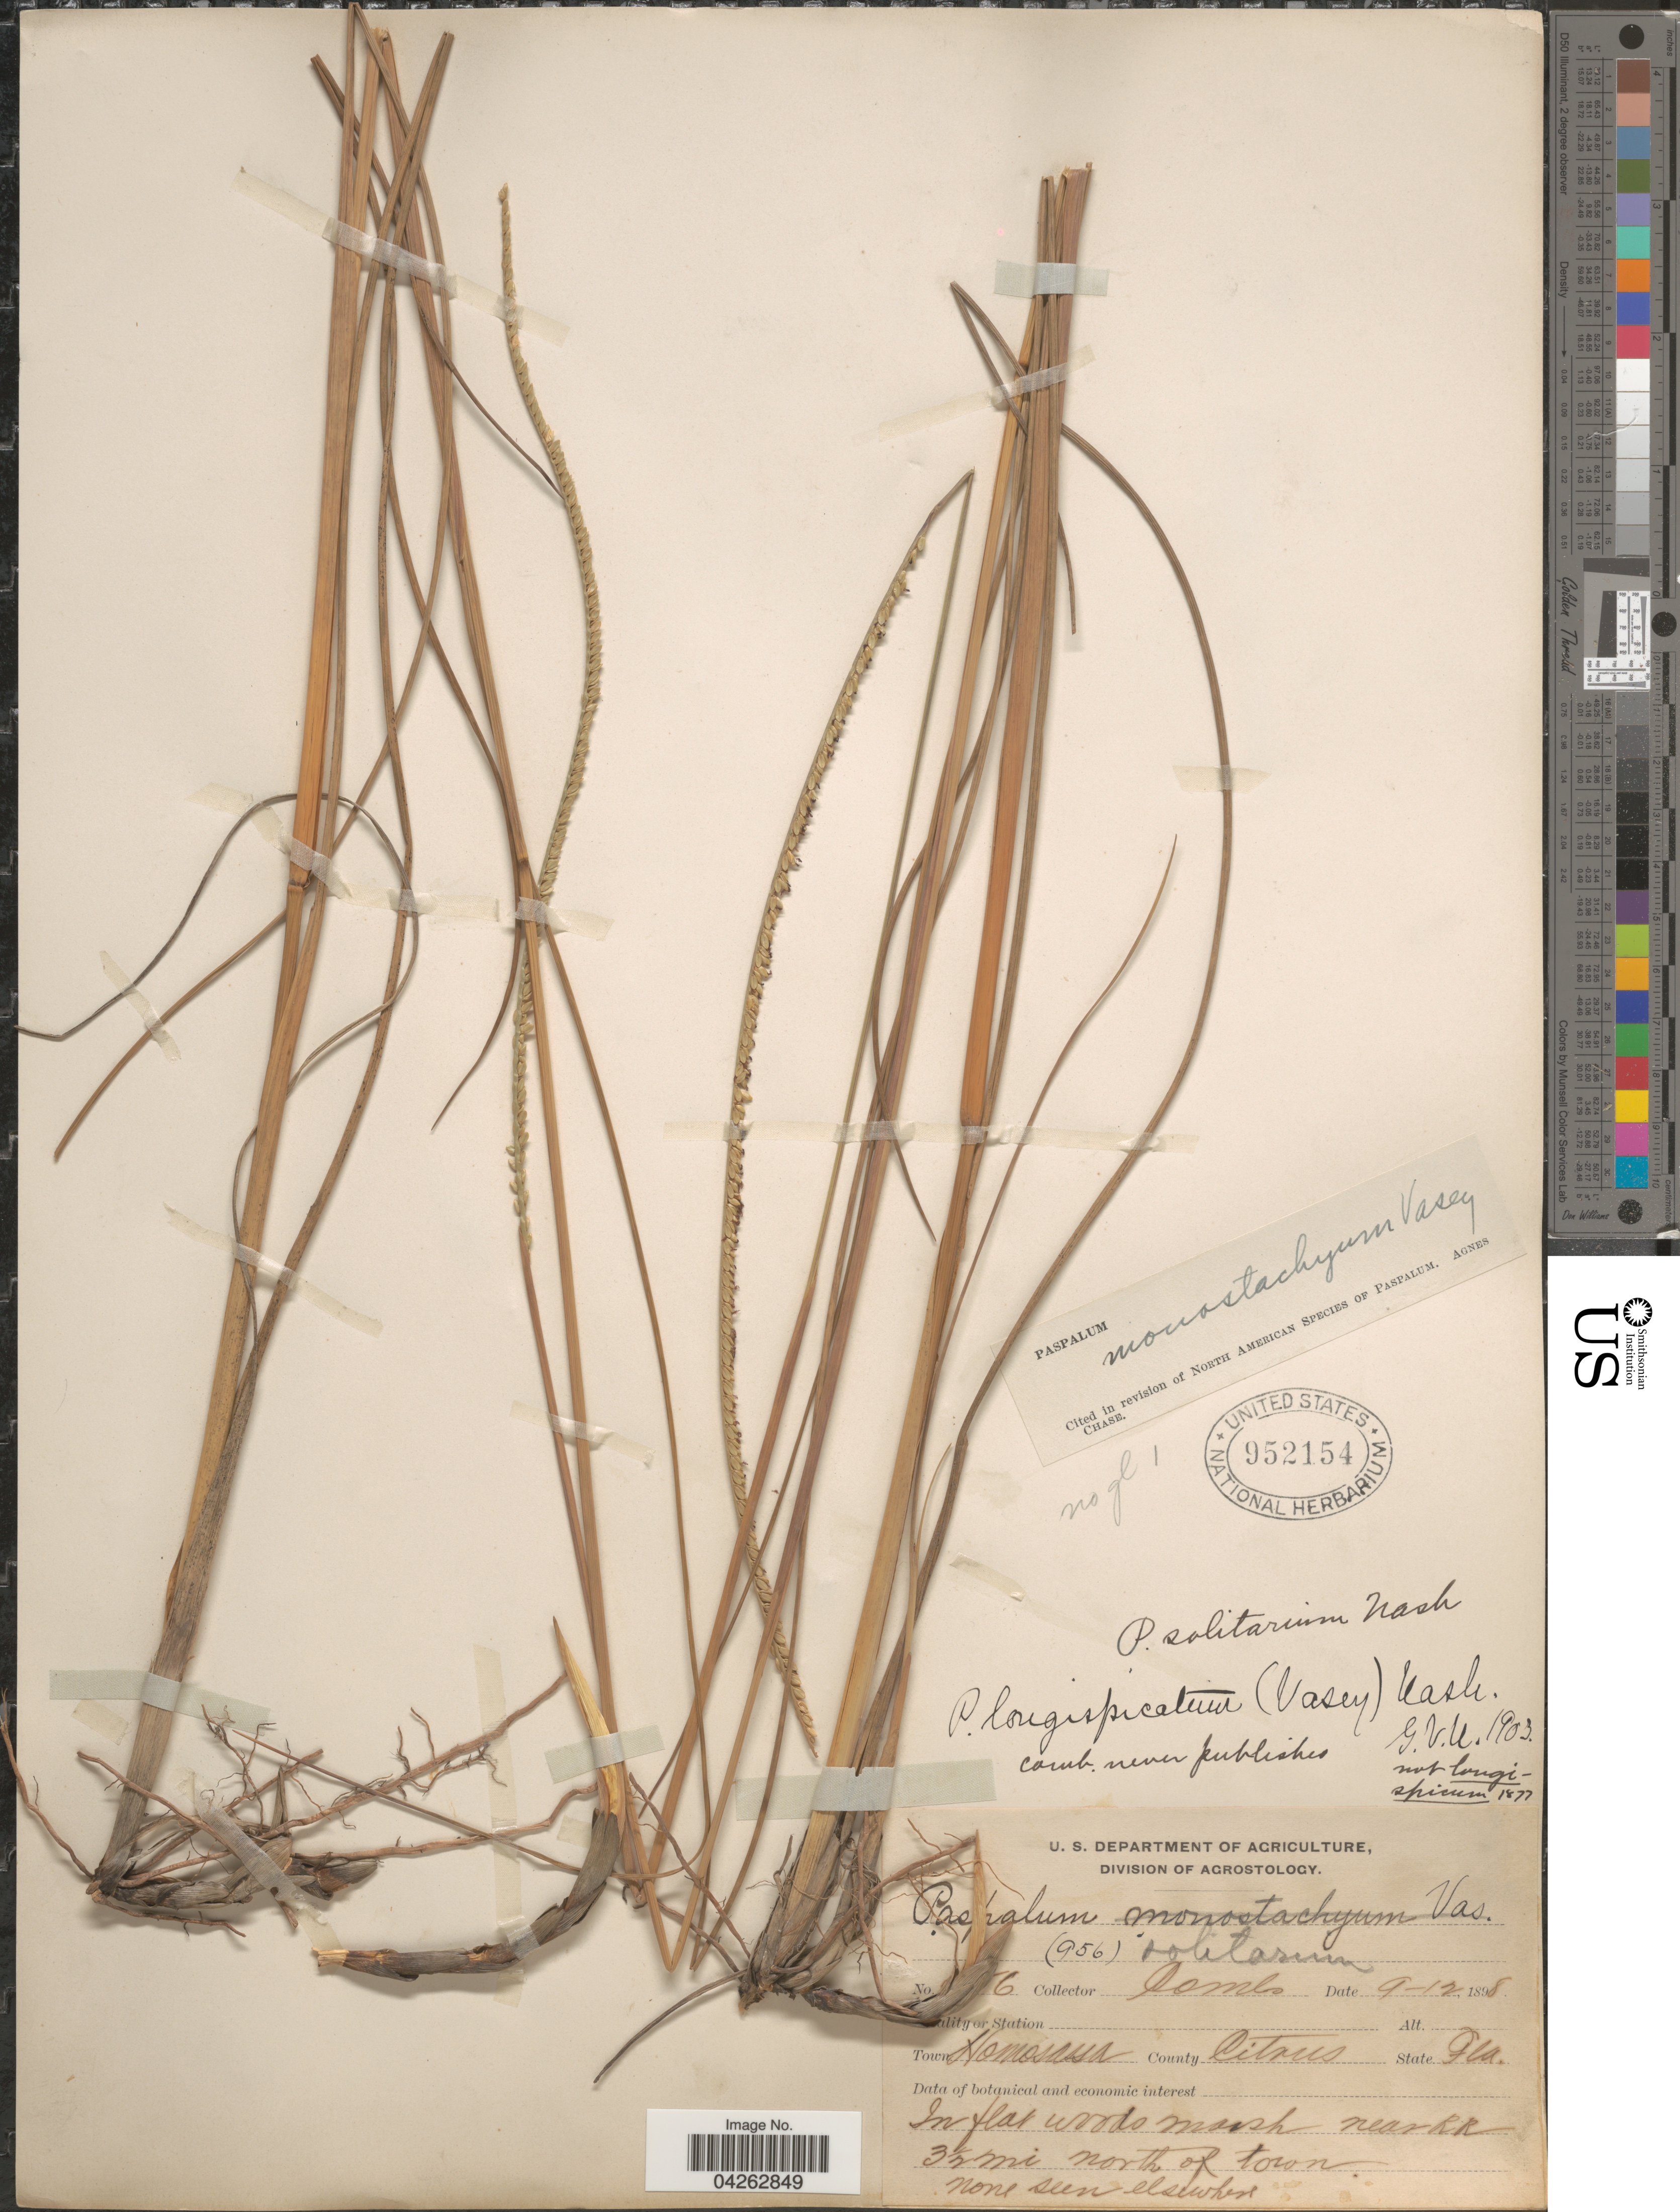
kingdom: Plantae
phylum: Tracheophyta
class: Liliopsida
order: Poales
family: Poaceae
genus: Paspalum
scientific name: Paspalum monostachyum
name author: Vasey ex Chapm.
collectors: -. Combs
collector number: !6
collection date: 1898-09-12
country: United States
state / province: Florida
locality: Town Homosassa. County Citrus. Near RR 3½ mi north of town.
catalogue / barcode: US 952154